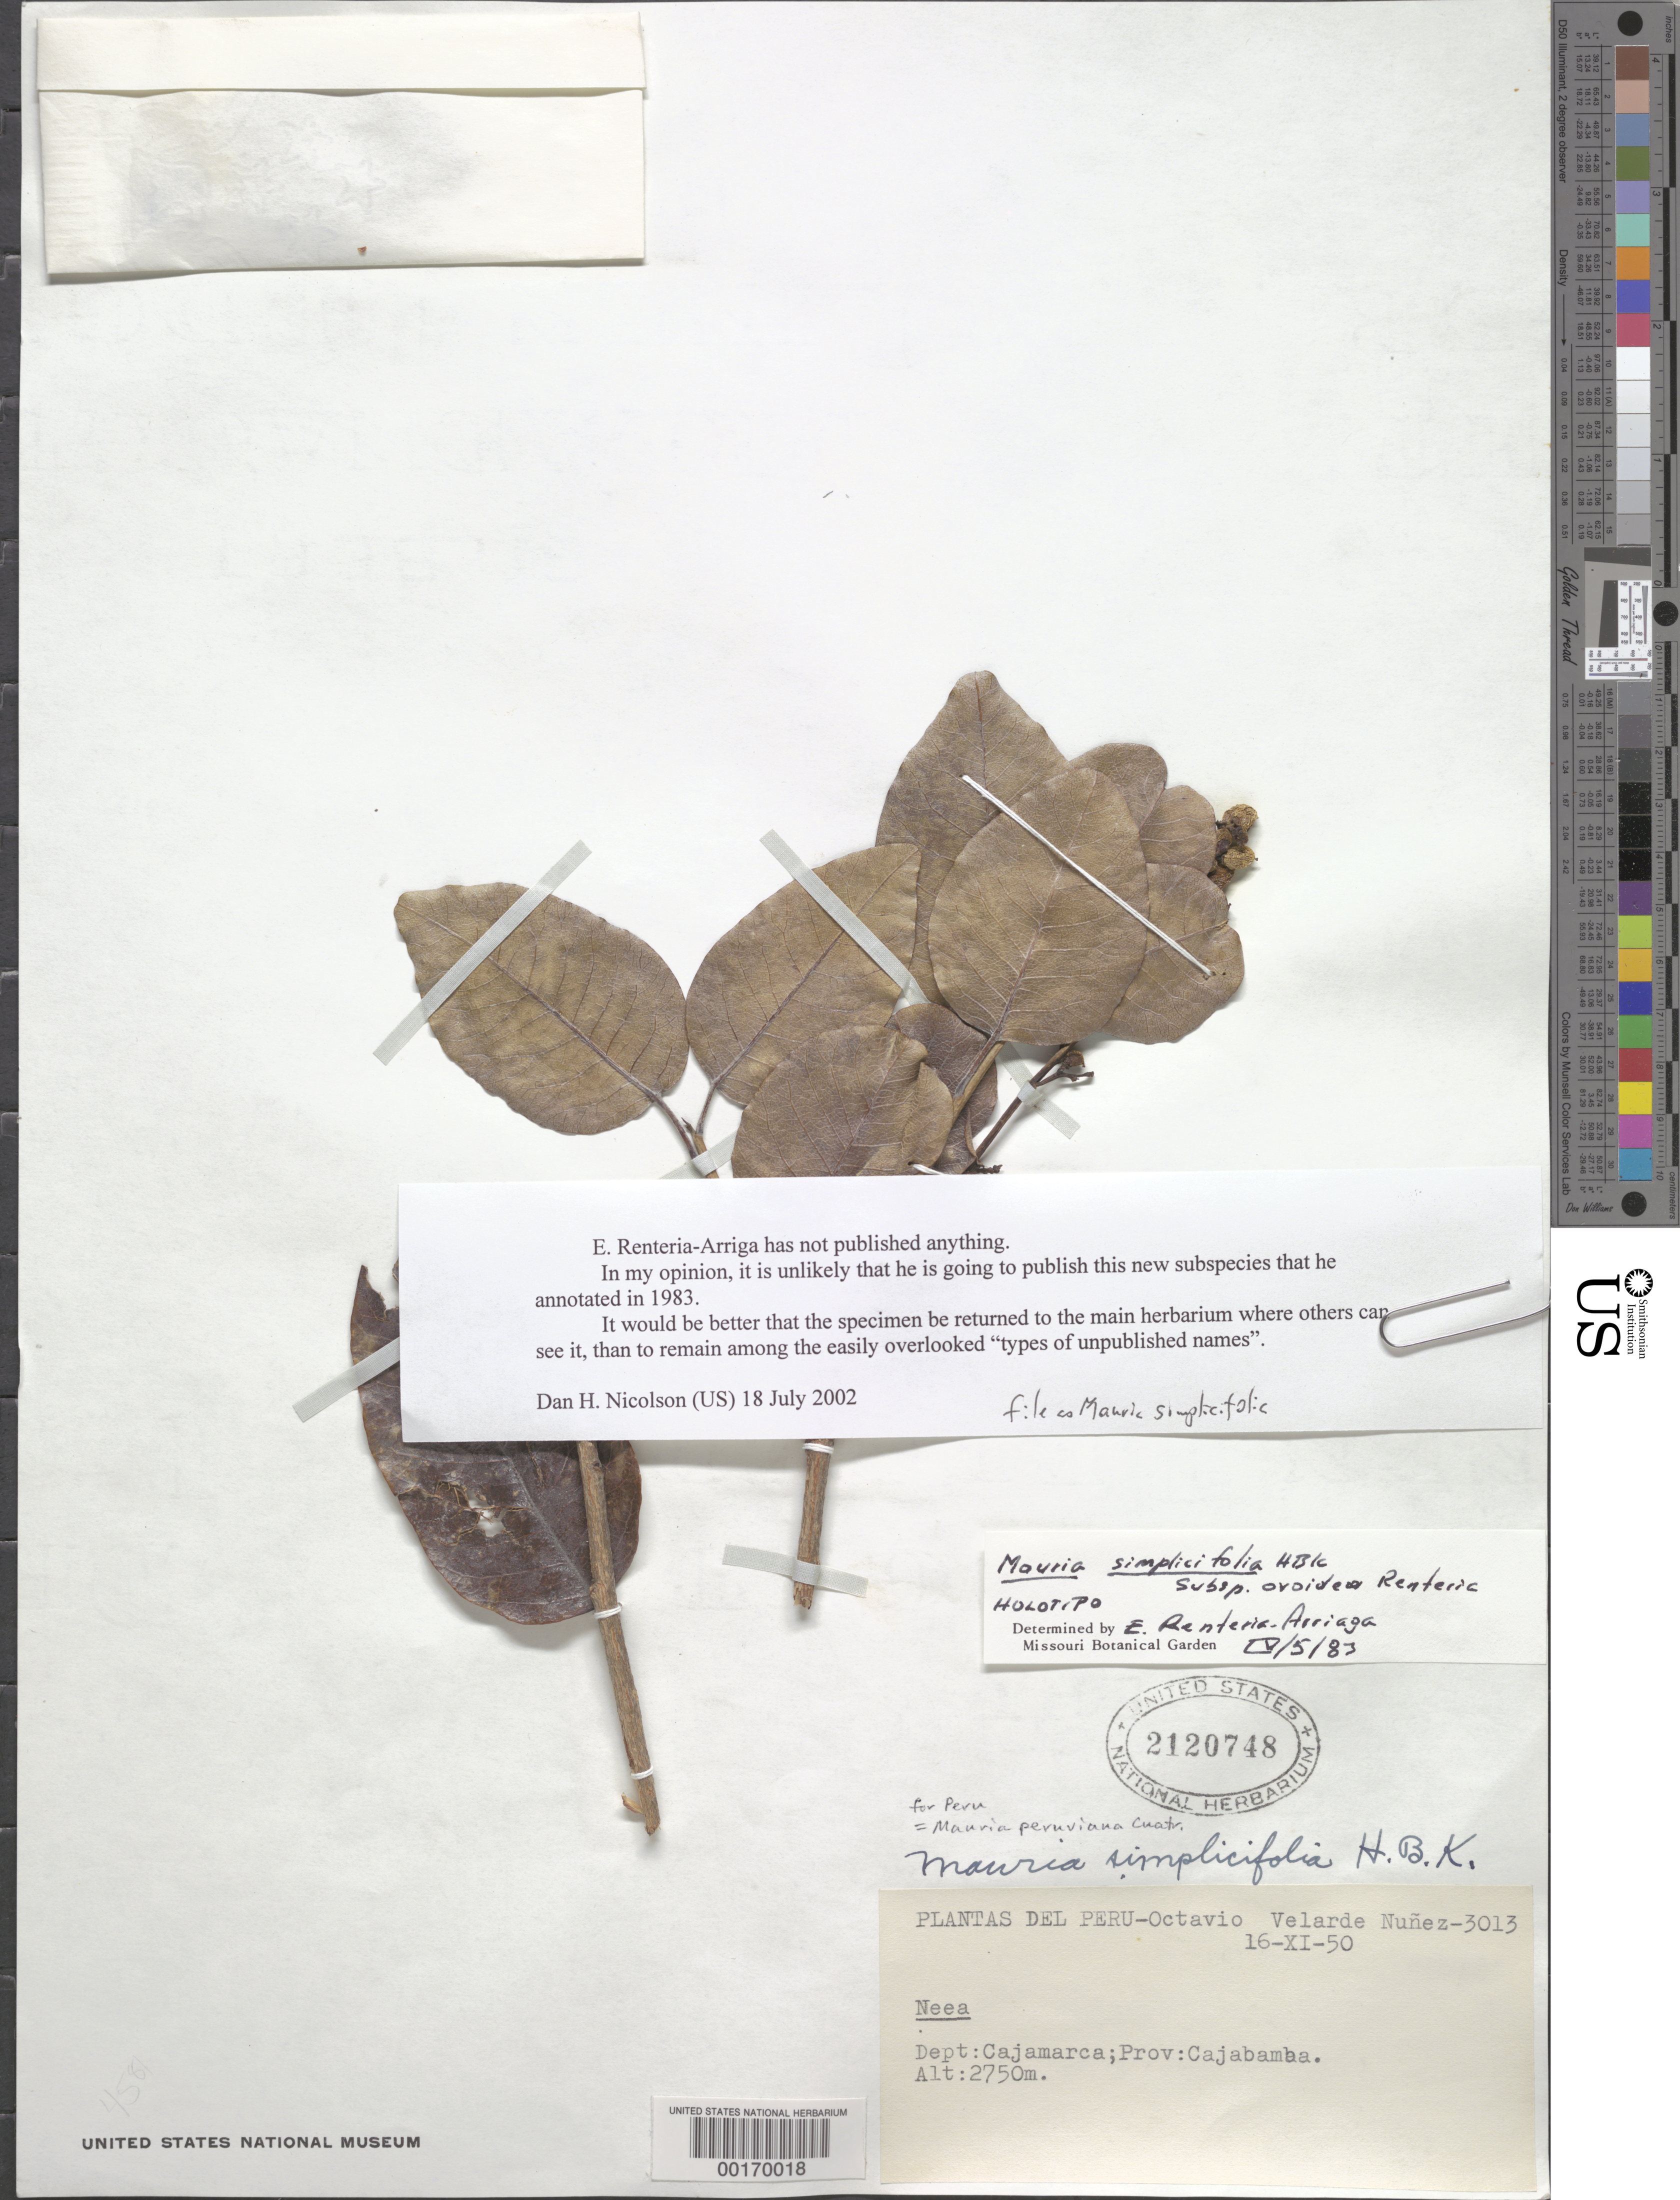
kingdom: Plantae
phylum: Tracheophyta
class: Magnoliopsida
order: Sapindales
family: Anacardiaceae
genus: Mauria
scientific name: Mauria simplicifolia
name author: Kunth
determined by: Nicolson, Dan H.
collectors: O. Nuñez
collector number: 3013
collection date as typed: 16 Nov 1950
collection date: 1950-11-16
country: Peru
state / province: Cajamarca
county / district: Cajabamba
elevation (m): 2750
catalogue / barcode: US 2120748